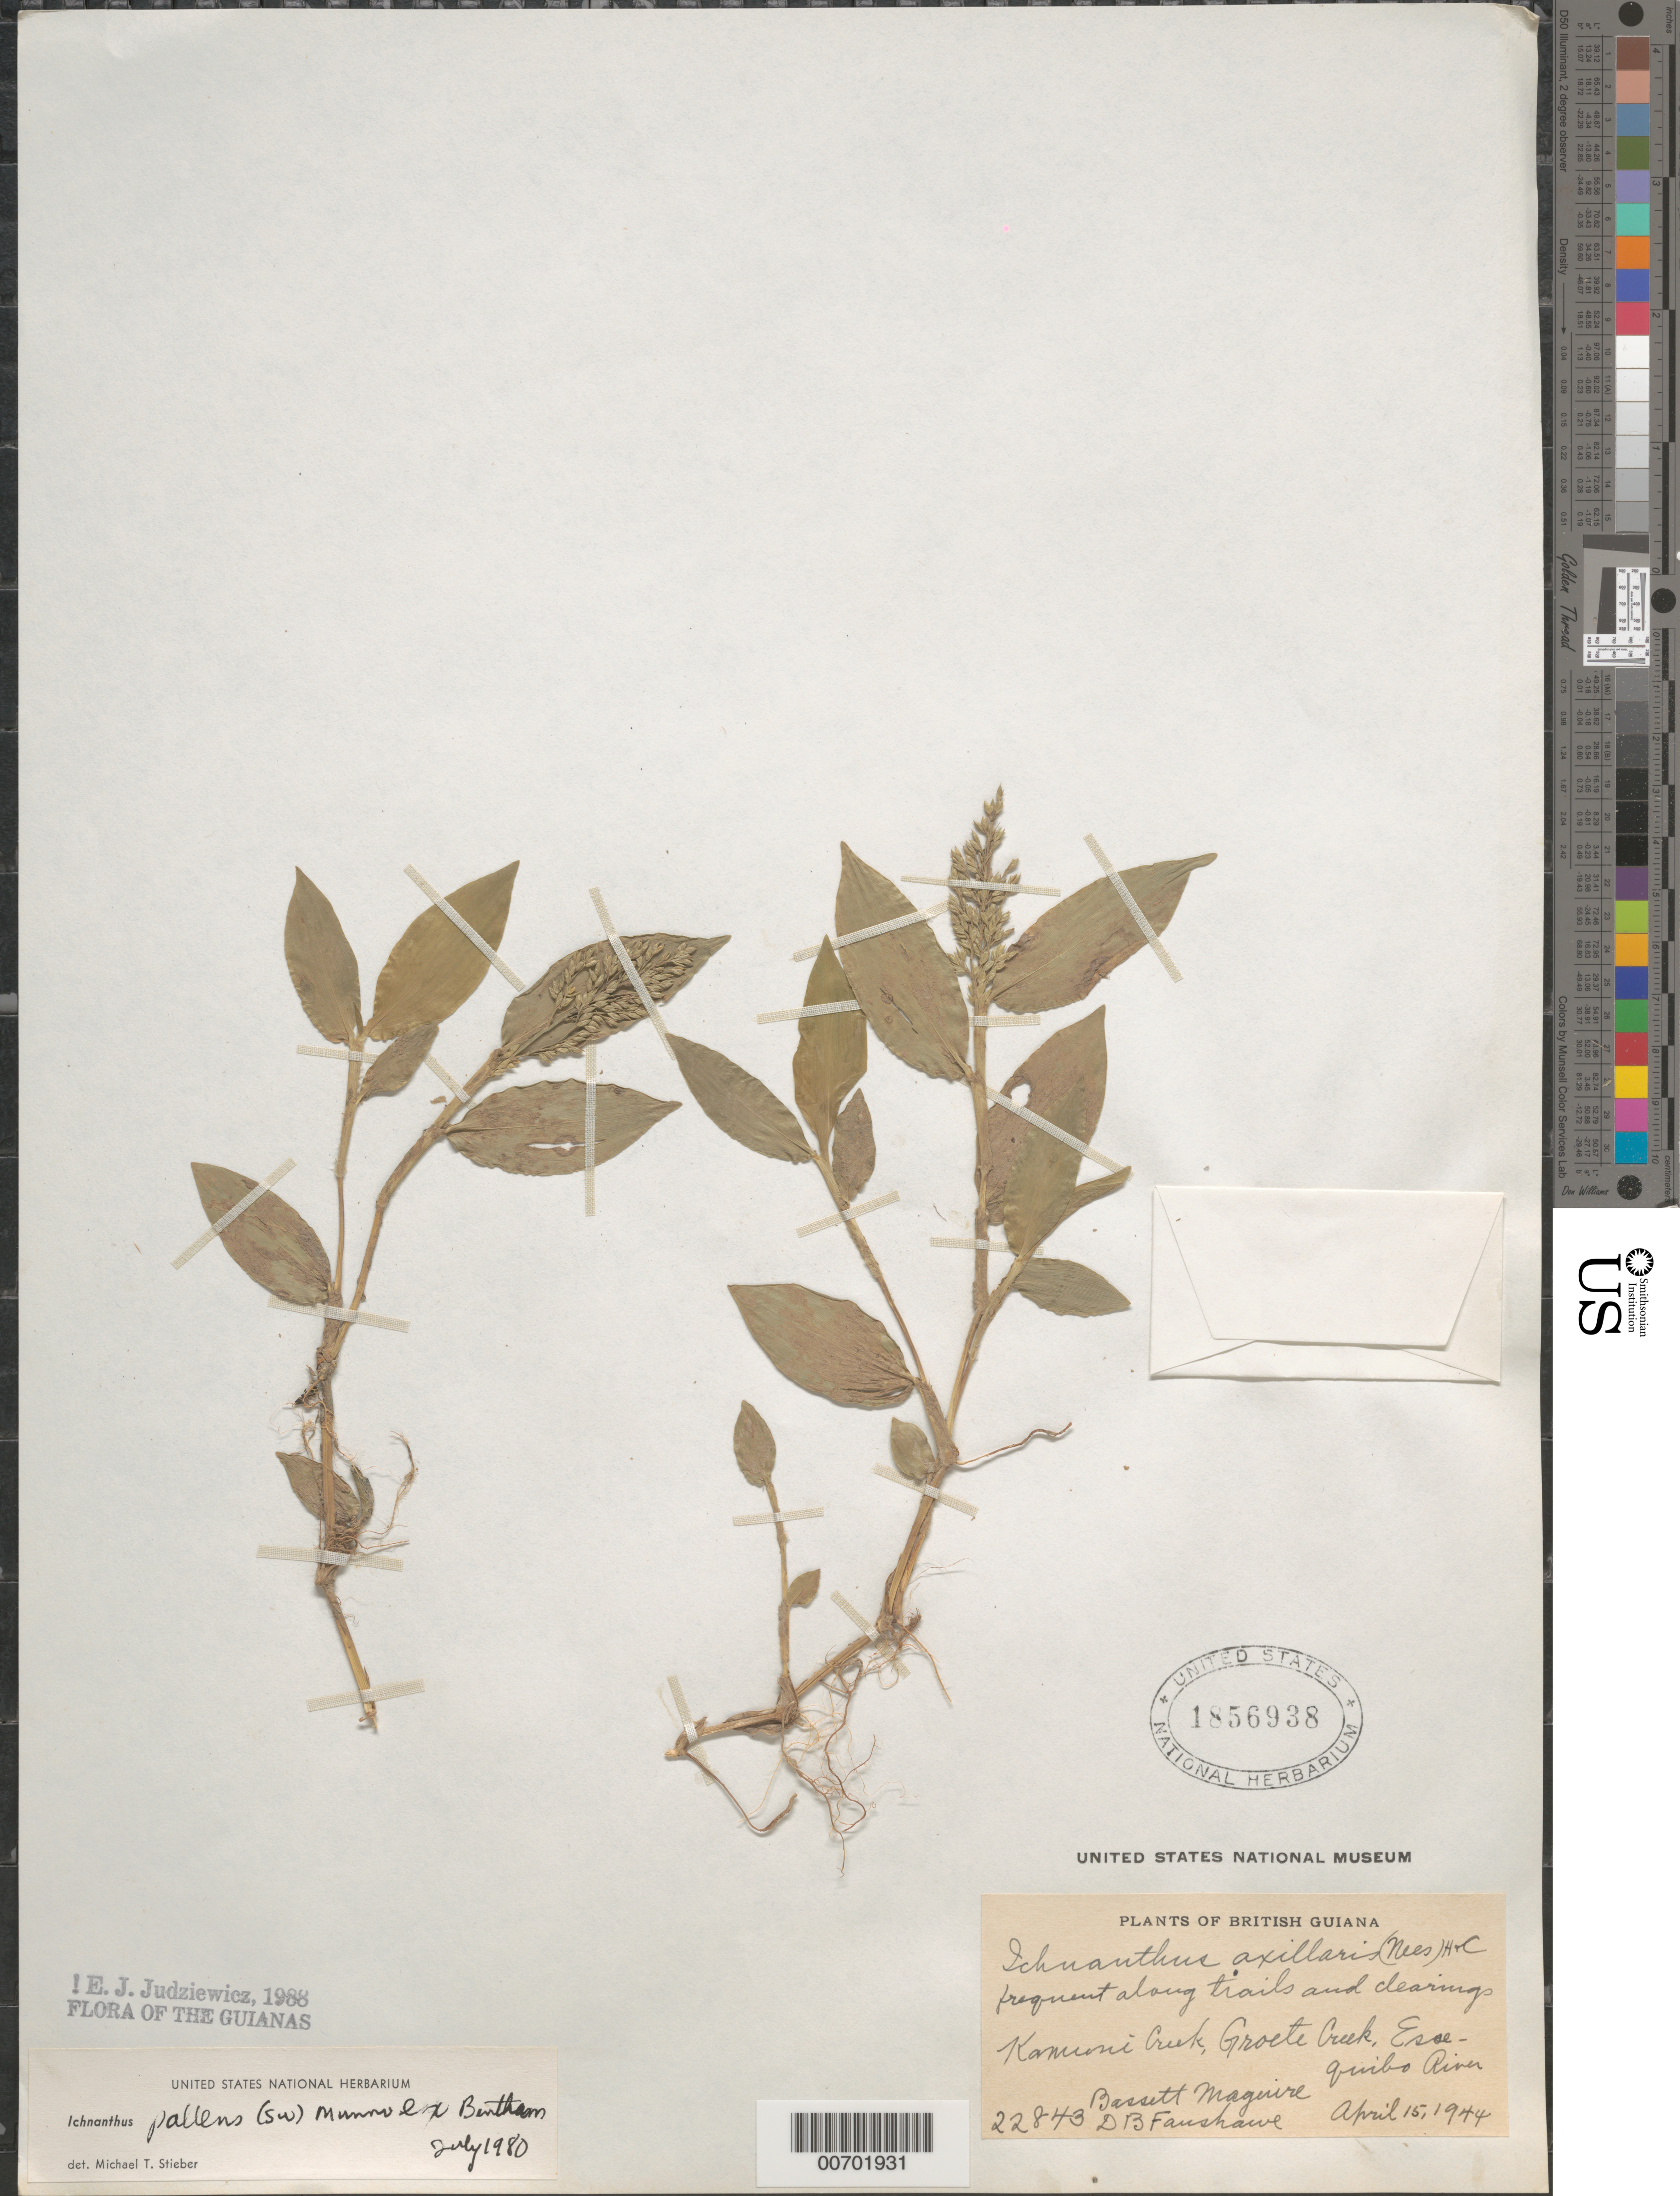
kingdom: Plantae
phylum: Tracheophyta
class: Liliopsida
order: Poales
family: Poaceae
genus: Ichnanthus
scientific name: Ichnanthus pallens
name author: (Sw.) Munro ex Benth.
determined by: Judziewicz, E. J.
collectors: B. Maguire & D. B. Fanshawe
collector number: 22843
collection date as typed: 15-Apr-44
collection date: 1944-04-15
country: Guyana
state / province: Essequibo Isl-W. Demerara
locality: Kamuni Creek, Groete Creek, Essequibo River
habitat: Along trails and clearings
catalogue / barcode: US 1856938